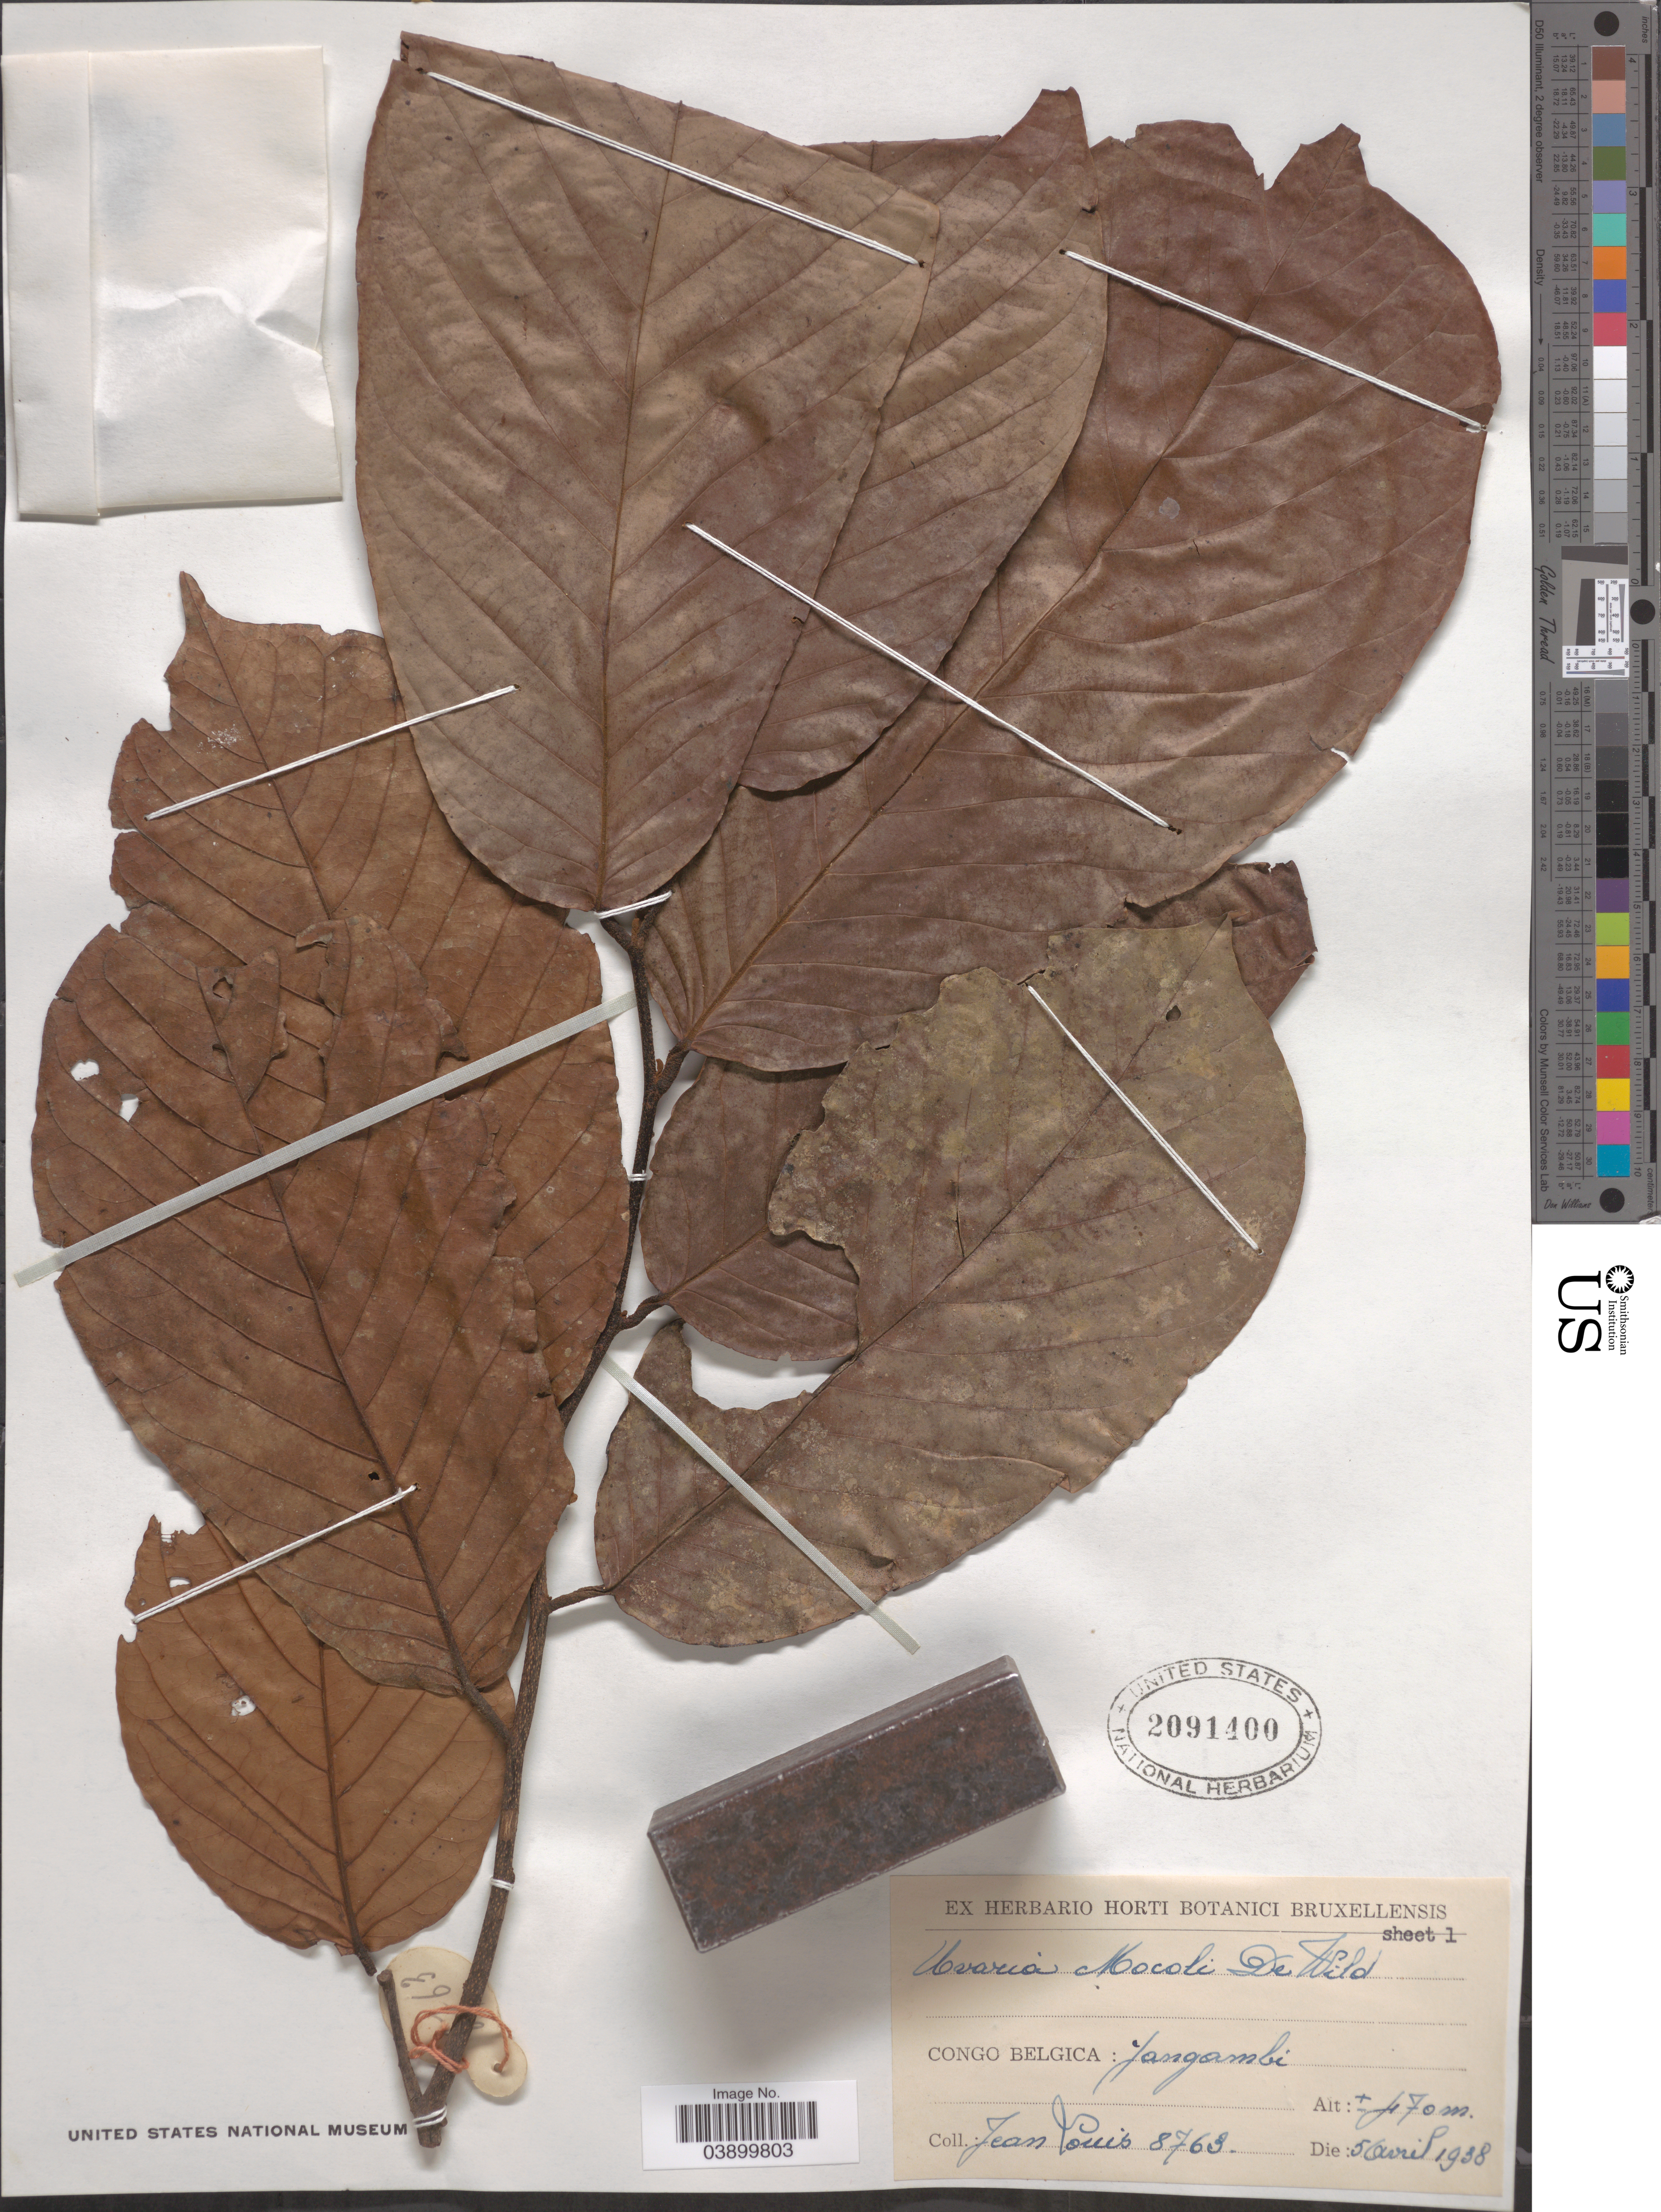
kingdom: Plantae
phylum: Tracheophyta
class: Magnoliopsida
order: Magnoliales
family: Annonaceae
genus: Uvaria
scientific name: Uvaria mocoli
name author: De Wild. & Durand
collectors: J. Louis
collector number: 8763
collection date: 1938-04-05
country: Congo, Democratic Republic of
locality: Congo Belgica: Yangambi.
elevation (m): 470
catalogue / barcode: US 2091400